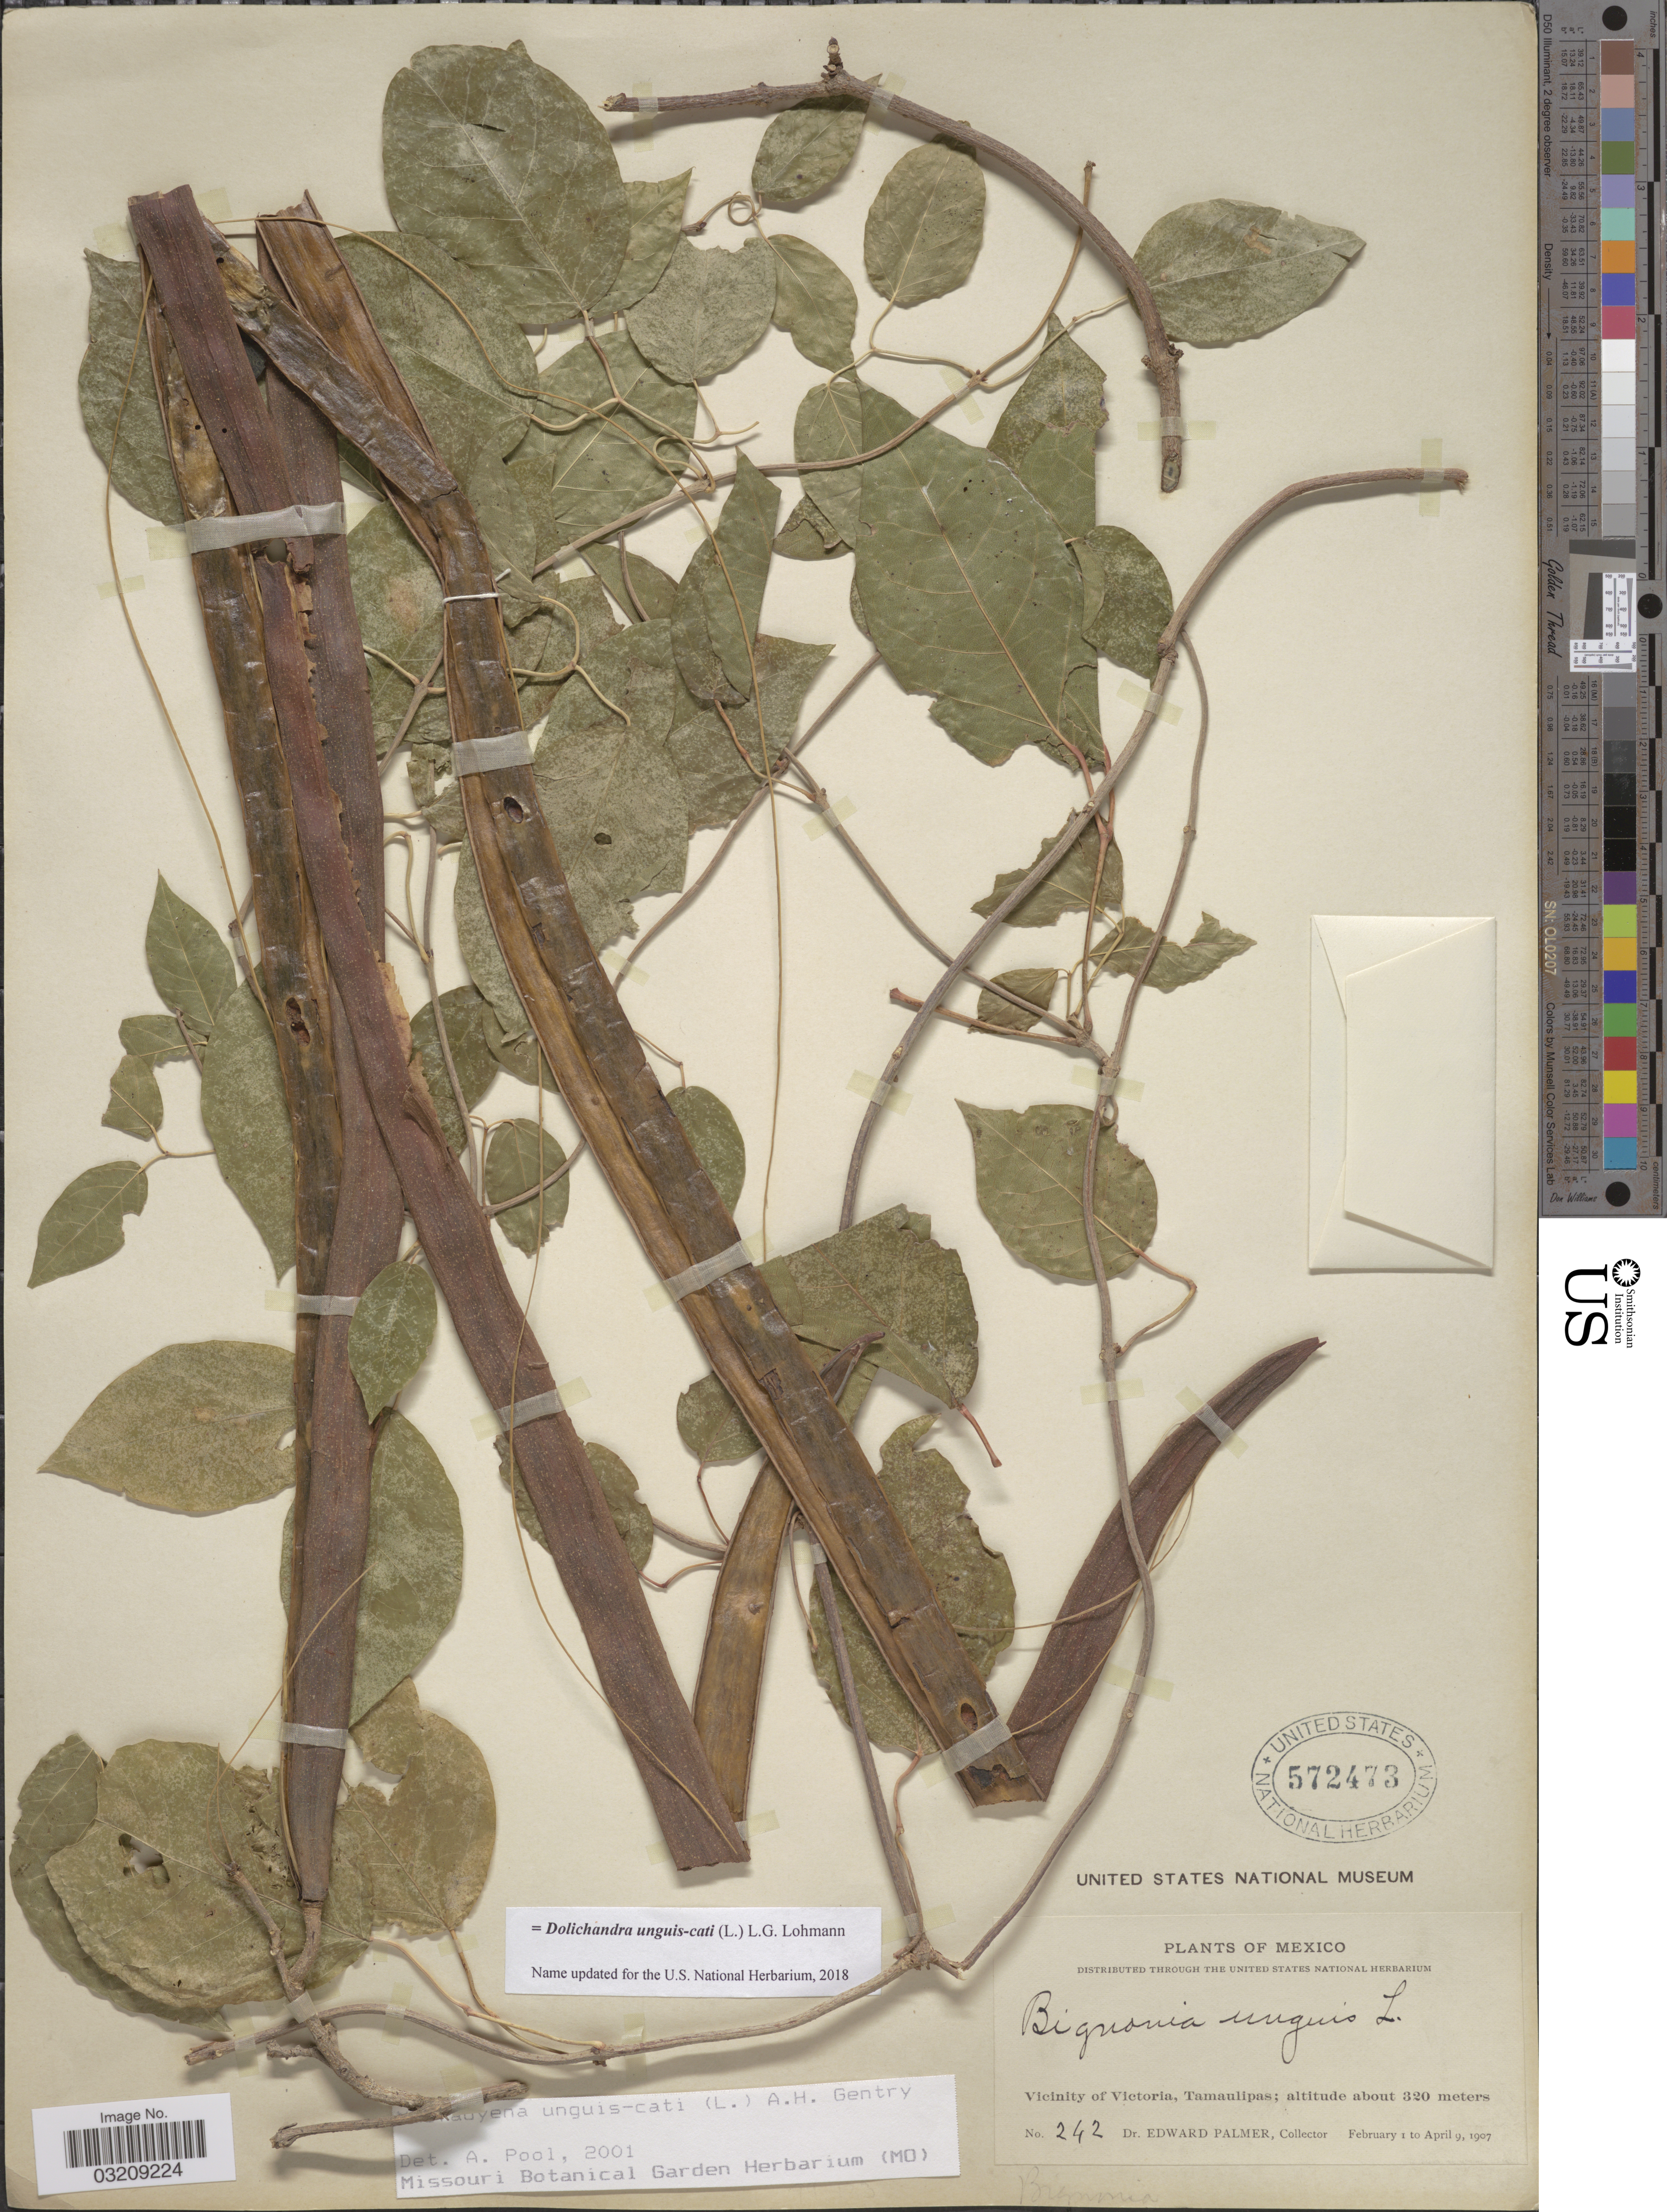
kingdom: Plantae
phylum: Tracheophyta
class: Magnoliopsida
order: Lamiales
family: Bignoniaceae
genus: Dolichandra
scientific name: Dolichandra unguis-cati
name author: (L.) L.G. Lohmann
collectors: E. Palmer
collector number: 242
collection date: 1907-02-01/1907-04-09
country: Mexico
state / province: Tamaulipas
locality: Vicinity of Victoria.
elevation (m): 320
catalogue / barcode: US 572473